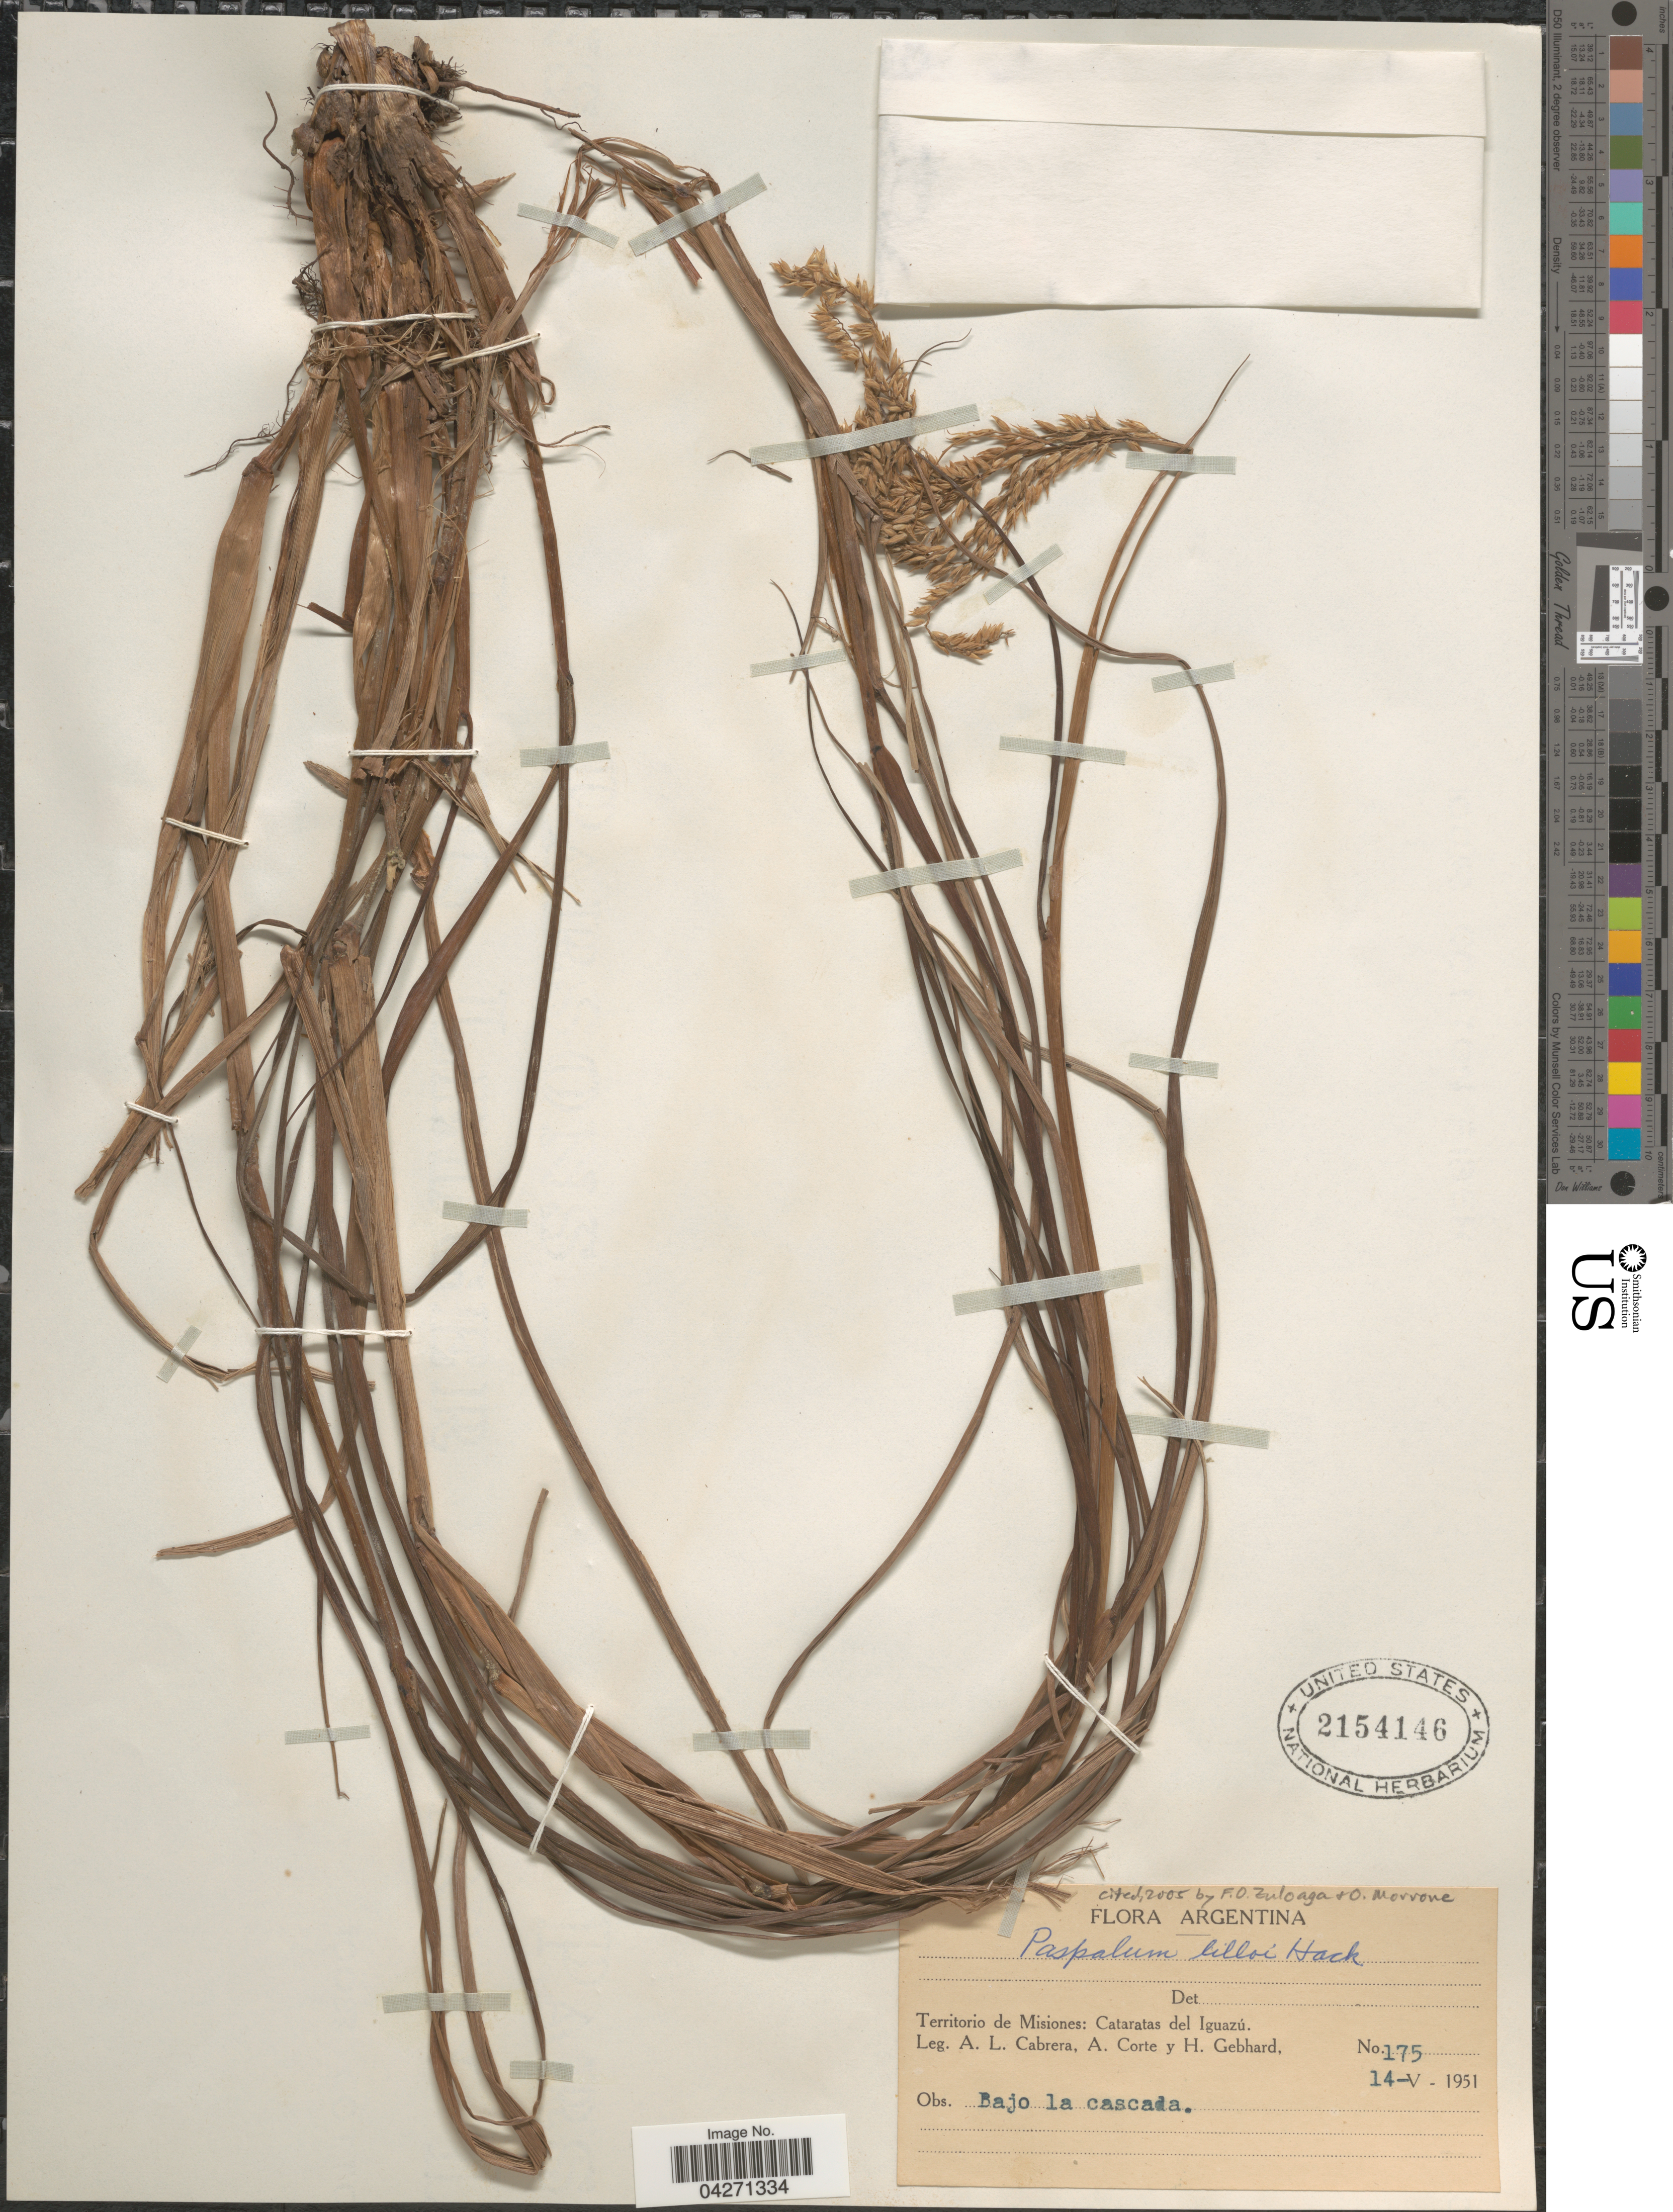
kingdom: Plantae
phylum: Tracheophyta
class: Liliopsida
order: Poales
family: Poaceae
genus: Paspalum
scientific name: Paspalum lilloi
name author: Hack.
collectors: A. L. Cabrera, A. Corte & H. Gebhard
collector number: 175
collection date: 1951-05-14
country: Argentina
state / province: Misiones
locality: Cataratas del Iguazú.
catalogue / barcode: US 2154146